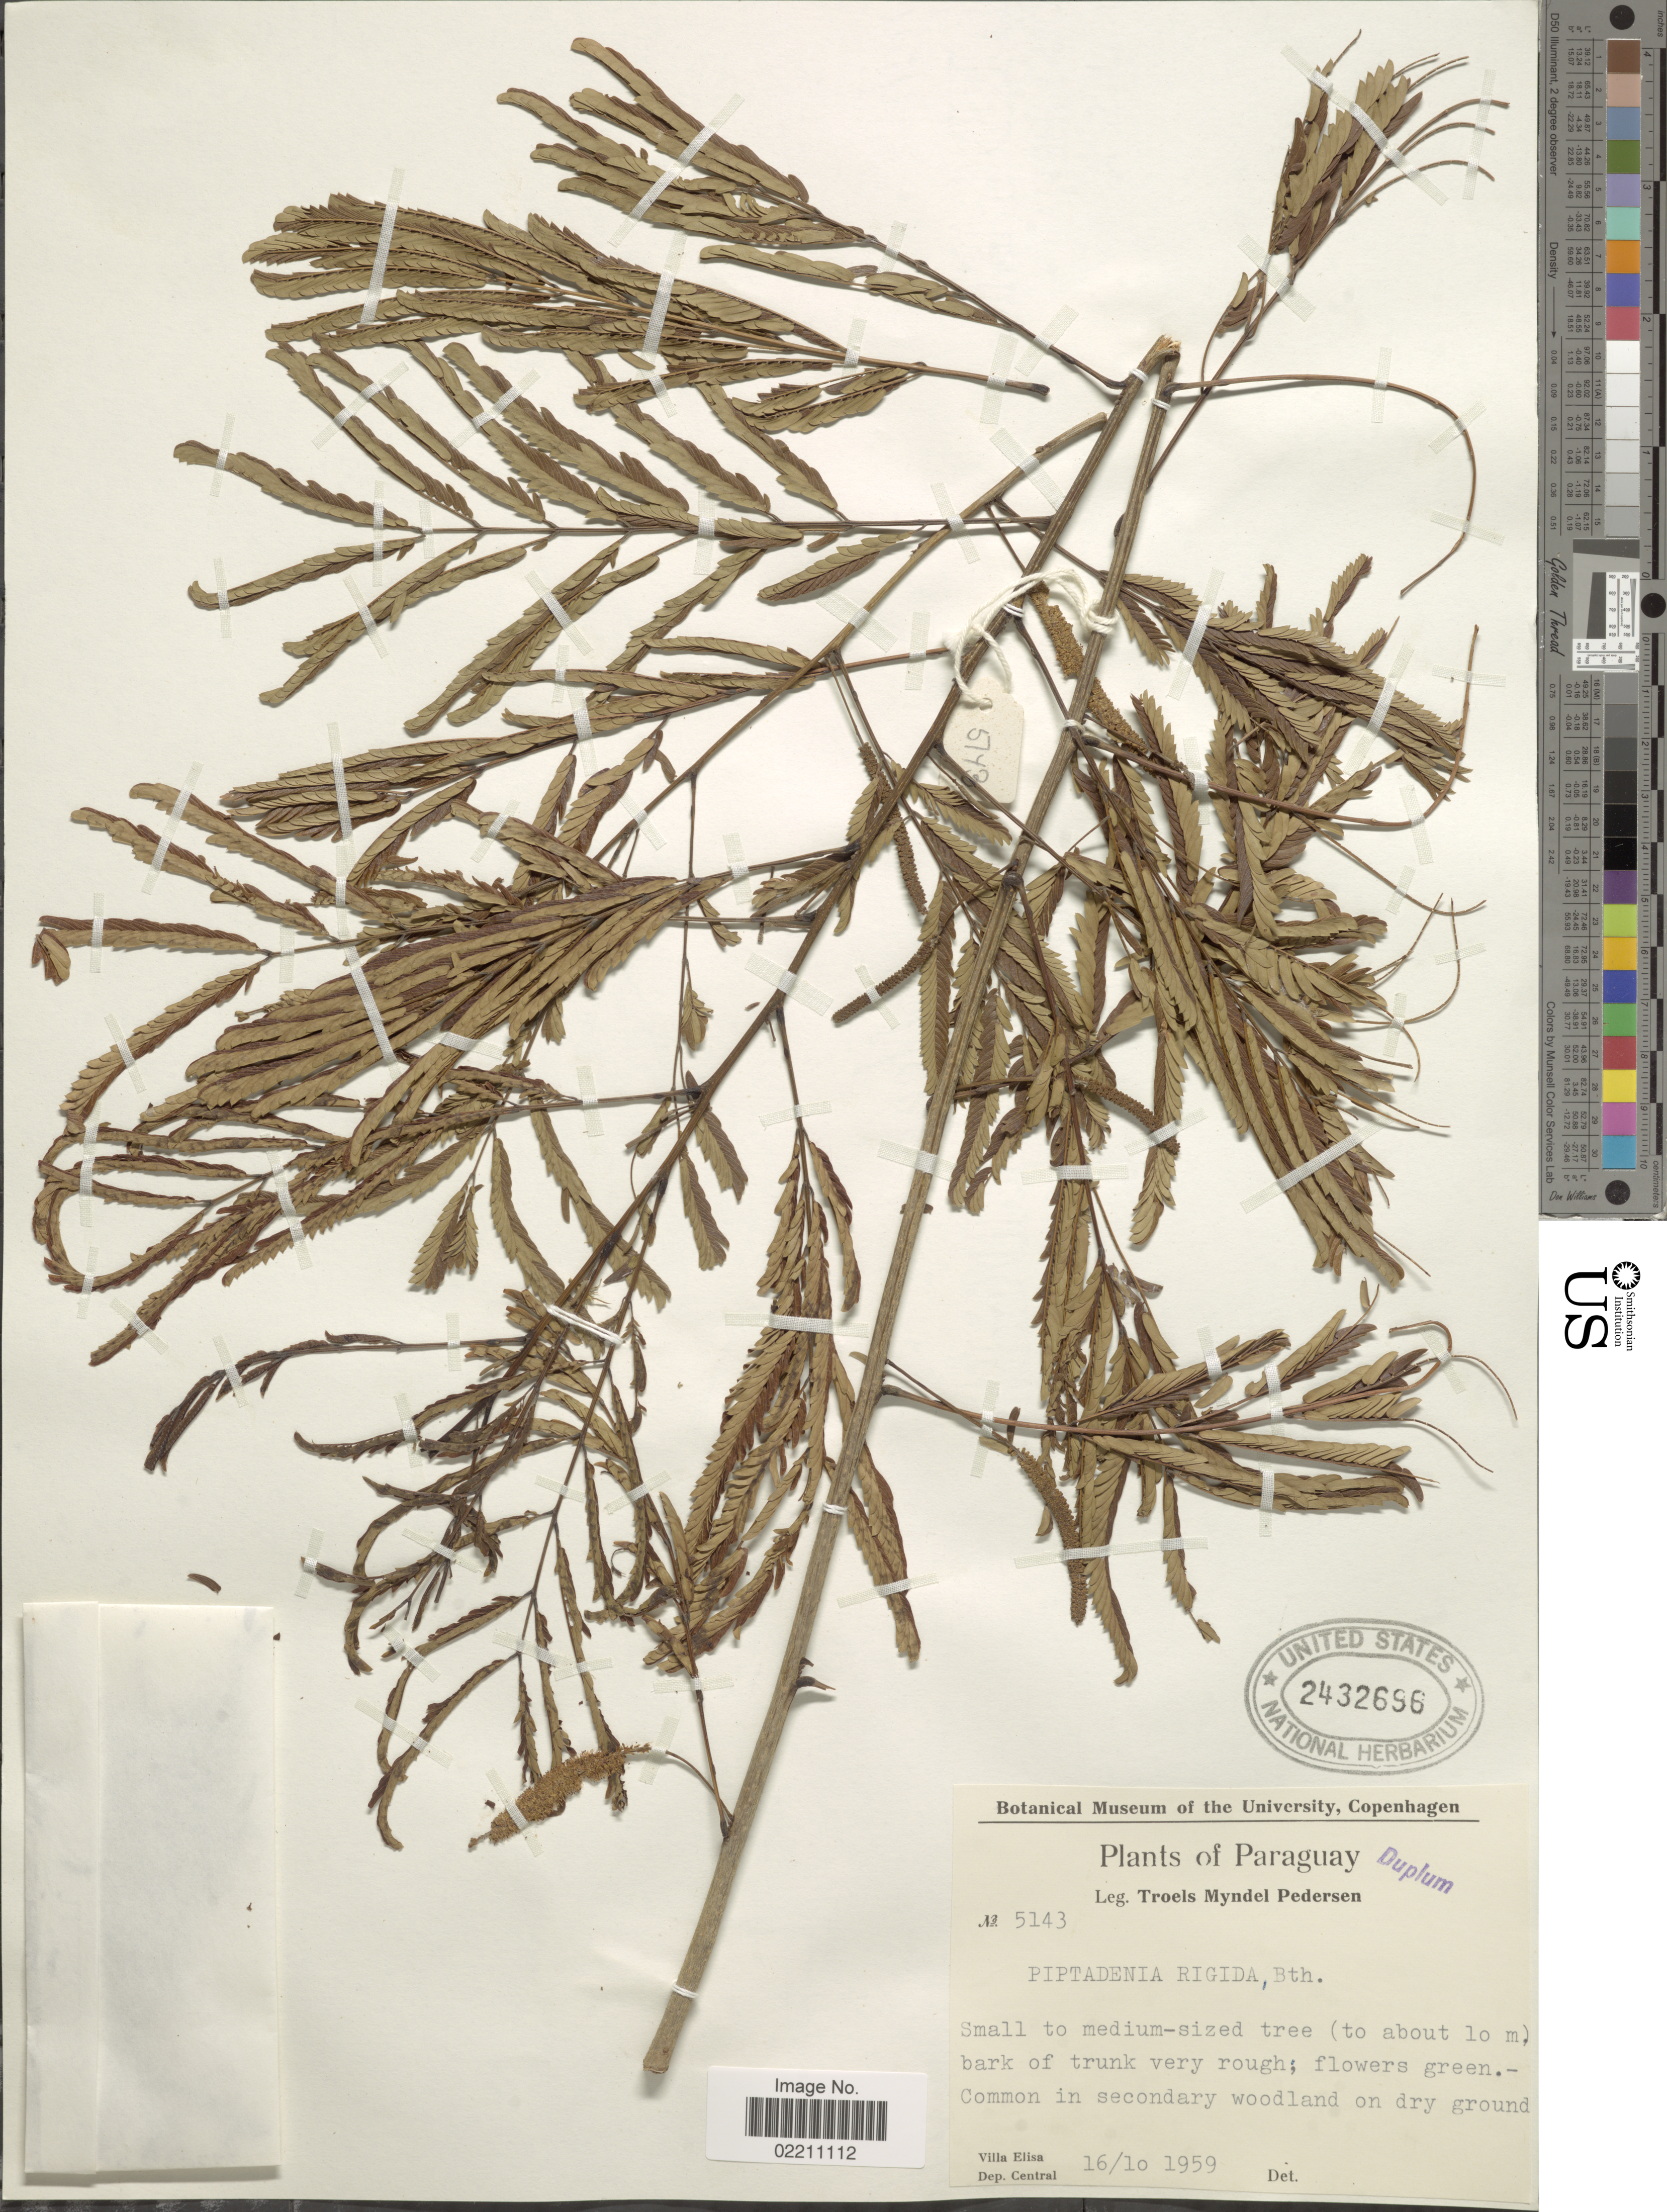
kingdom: Plantae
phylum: Tracheophyta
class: Magnoliopsida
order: Fabales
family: Fabaceae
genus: Parapiptadenia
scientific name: Parapiptadenia rigida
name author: (Benth.) Brenan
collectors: T. Pederson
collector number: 5143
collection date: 1959-10-16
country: Paraguay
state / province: Central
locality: Paraguay, Villa Elisa, Dep. Central.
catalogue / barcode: US 2432696